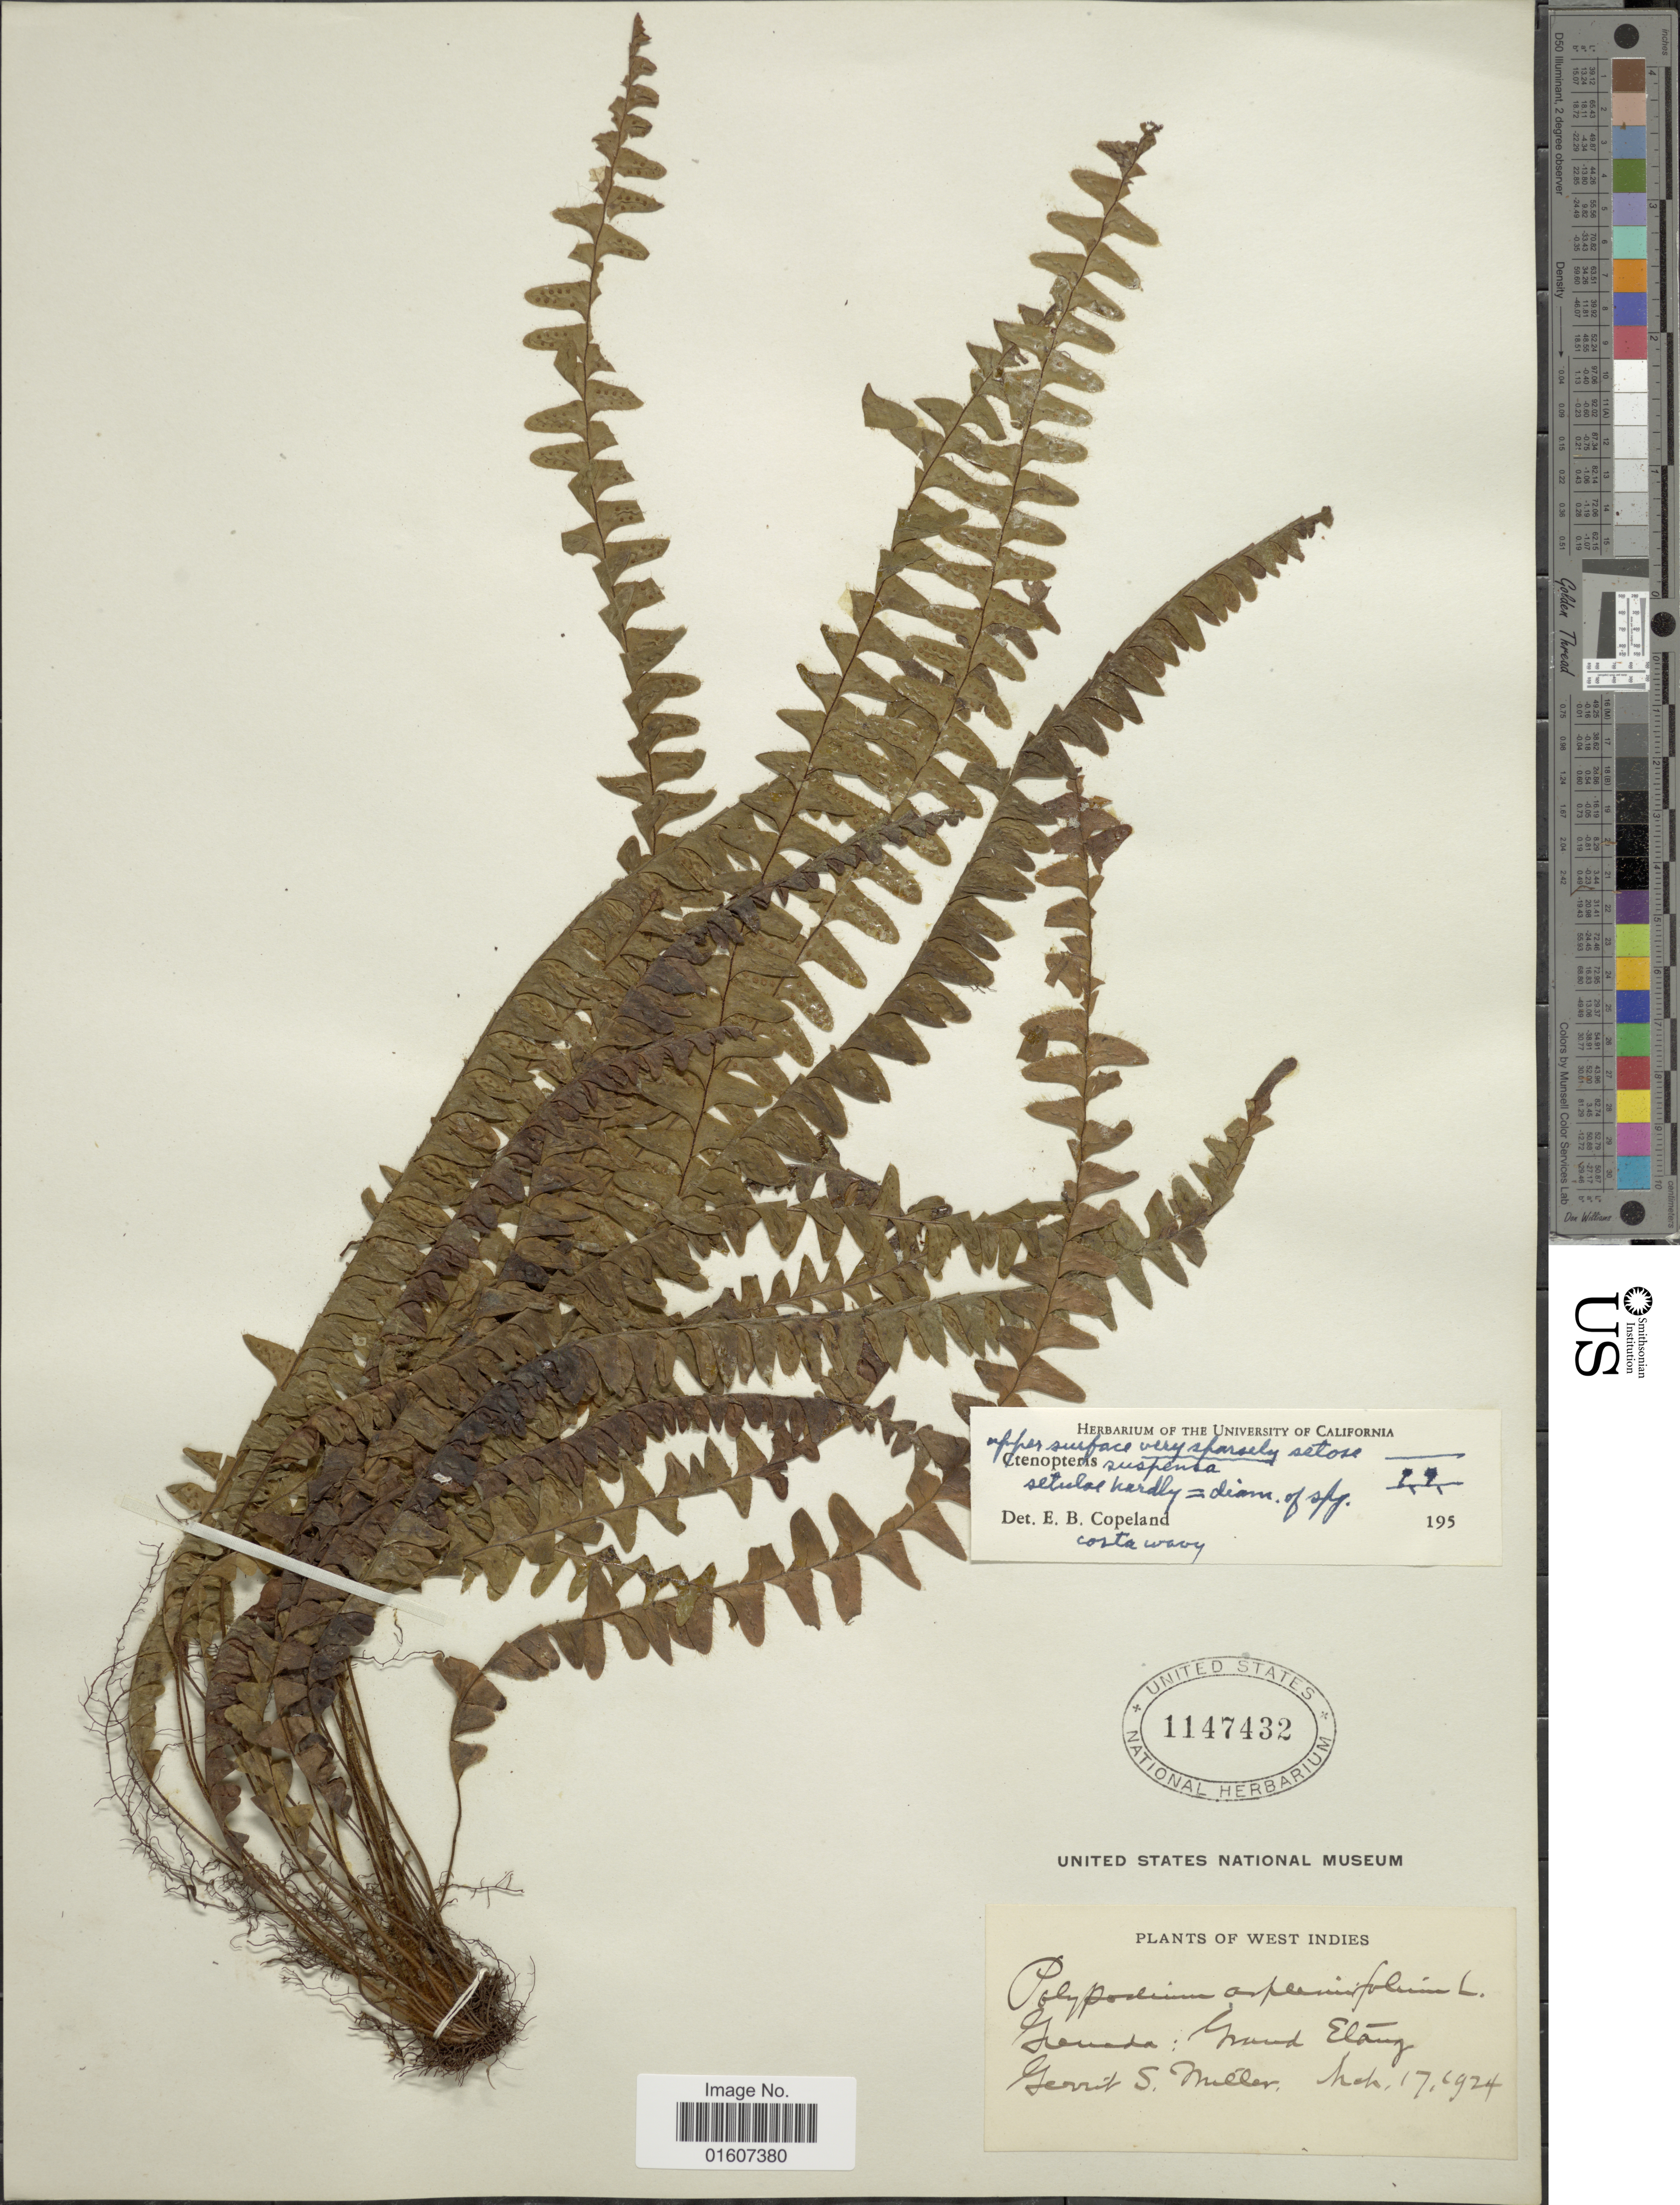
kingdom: Plantae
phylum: Tracheophyta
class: Polypodiopsida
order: Polypodiales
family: Polypodiaceae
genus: Terpsichore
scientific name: Terpsichore asplenifolia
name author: (L.) A.R. Sm.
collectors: G. S. Miller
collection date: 1924-03-17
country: Grenada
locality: Grand Etáng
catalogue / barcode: US 1147432